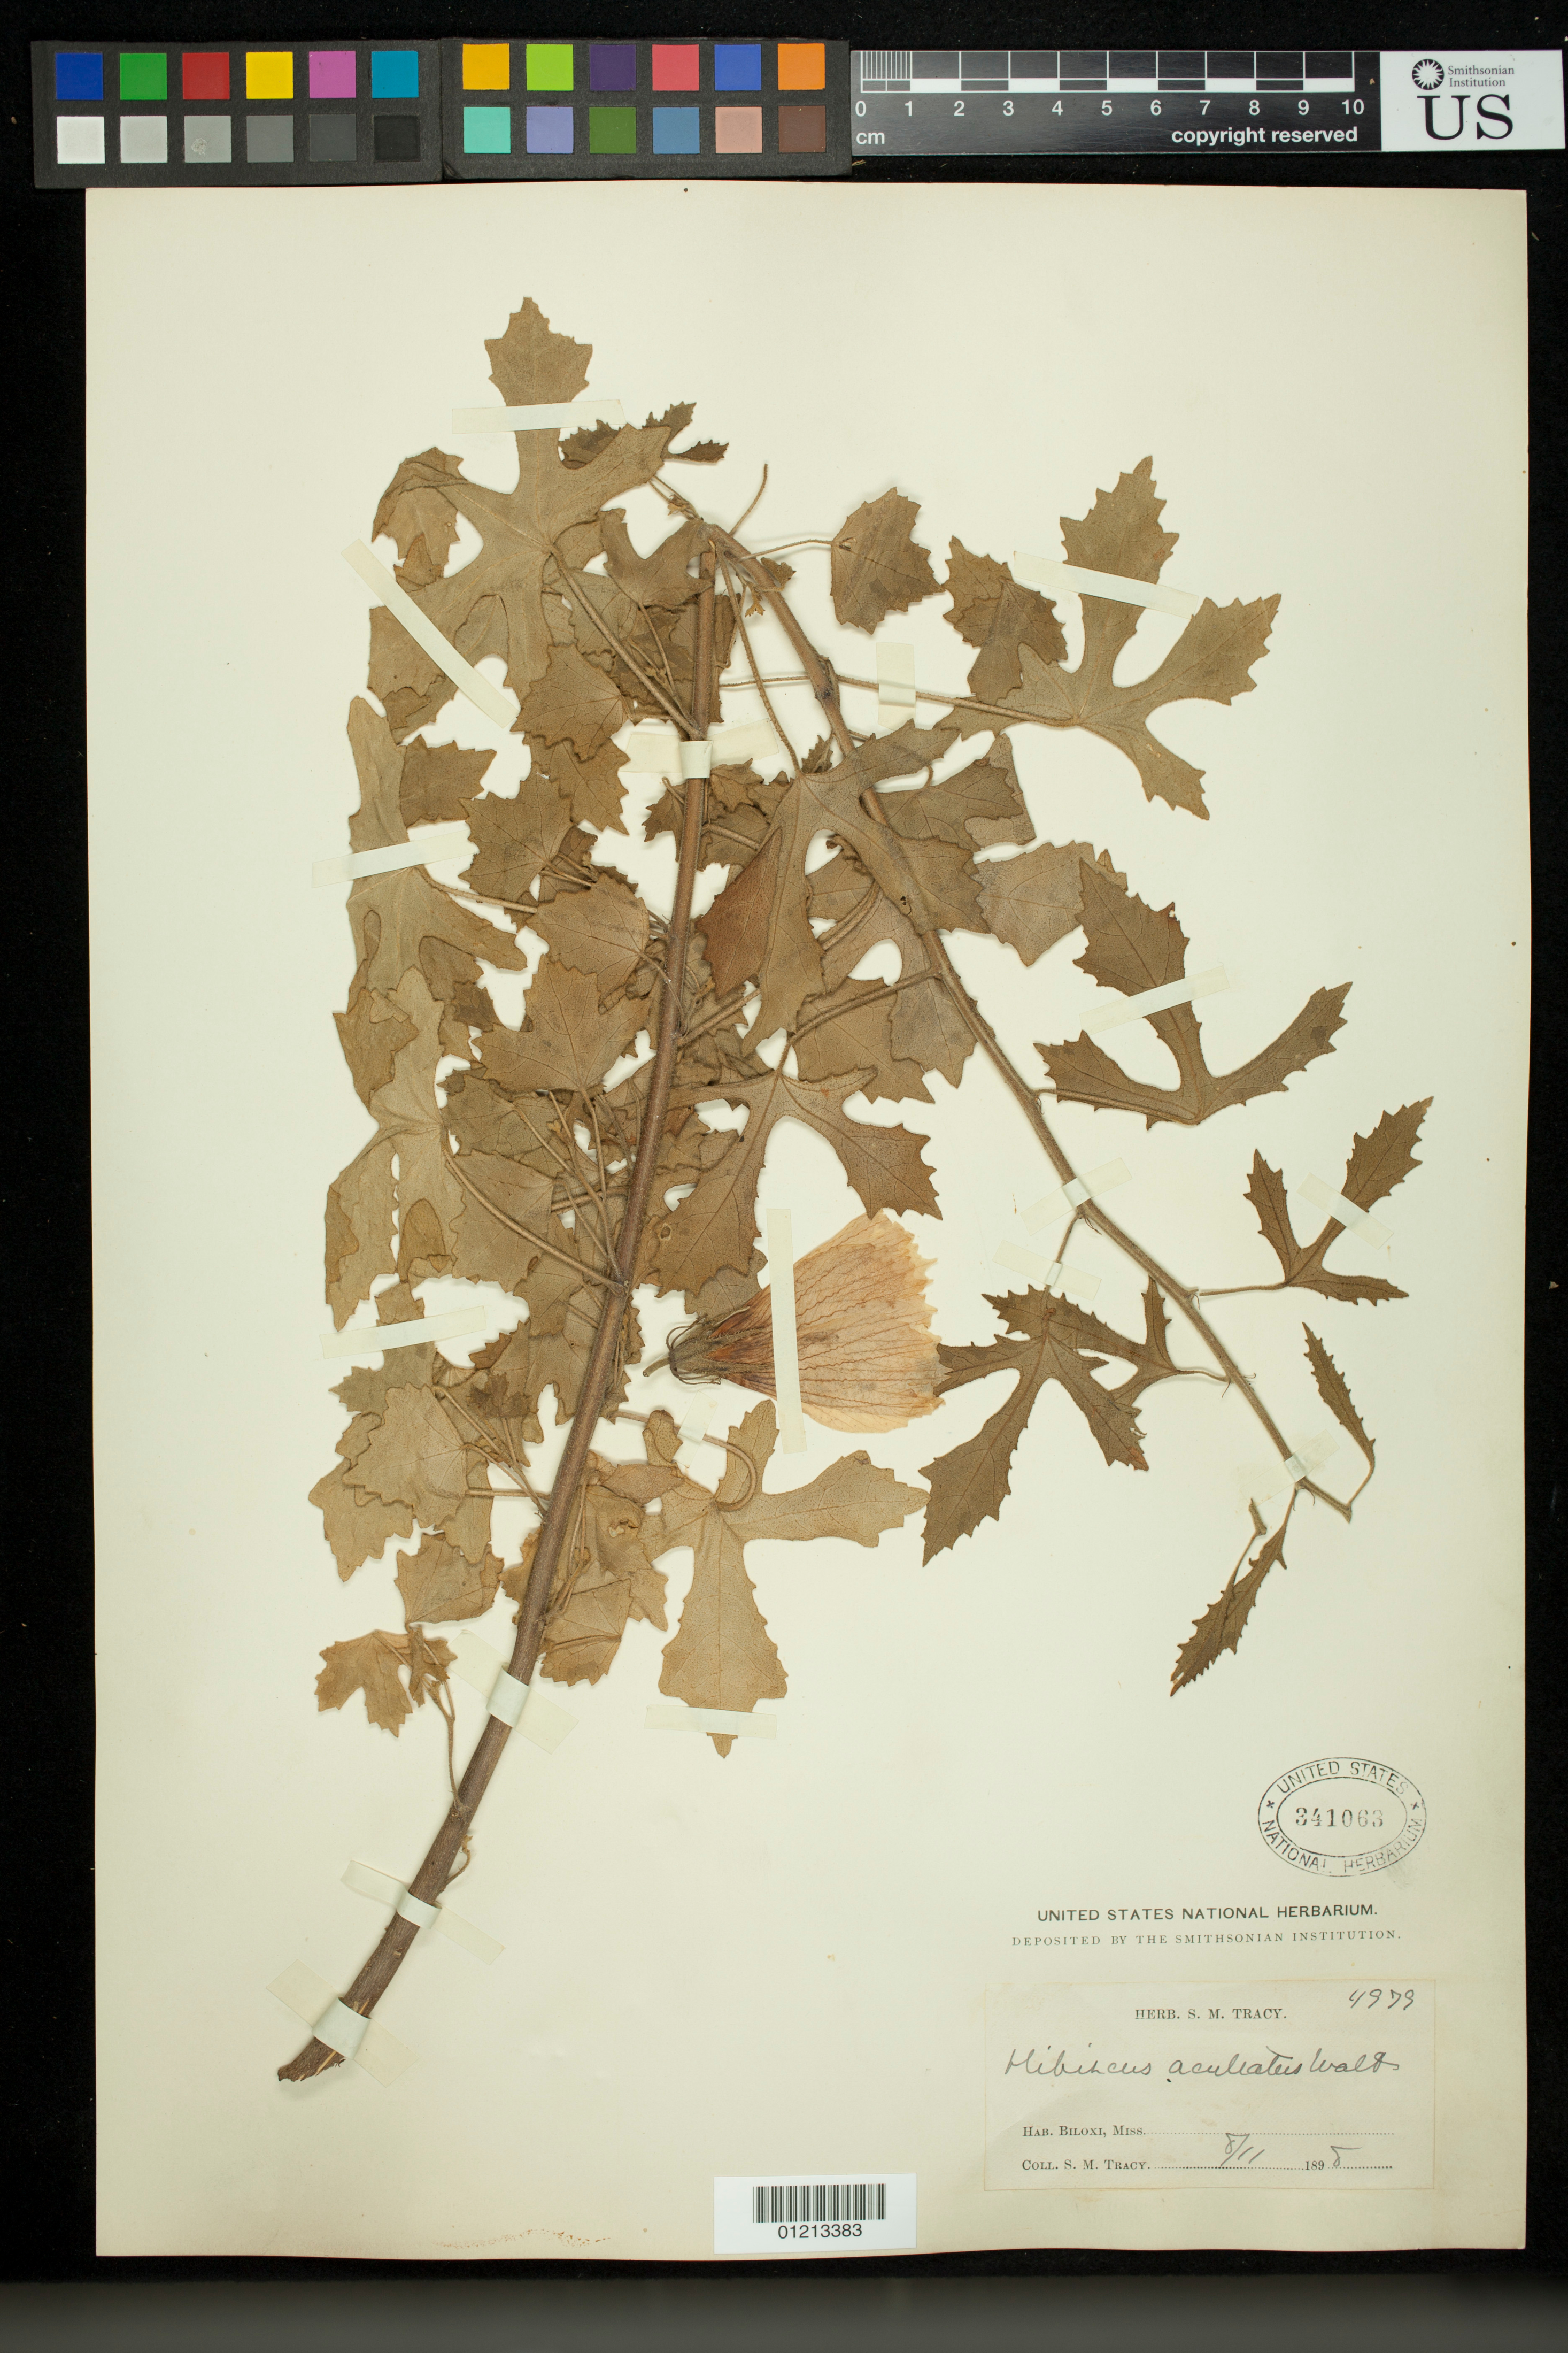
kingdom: Plantae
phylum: Tracheophyta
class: Magnoliopsida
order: Malvales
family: Malvaceae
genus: Sabdariffa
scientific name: Sabdariffa aculeata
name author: (Walter) M.M. Hanes & R.L. Barrett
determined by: Dorr, Laurence J., Curator (BOT), Smithsonian Institution - National Museum of Natural History (UNITED STATES)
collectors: S. M. Tracy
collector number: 4979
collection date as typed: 11 Aug 1898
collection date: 1898-08-11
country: United States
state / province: Mississippi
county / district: Harrison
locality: Biloxi, Miss.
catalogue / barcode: US 341063